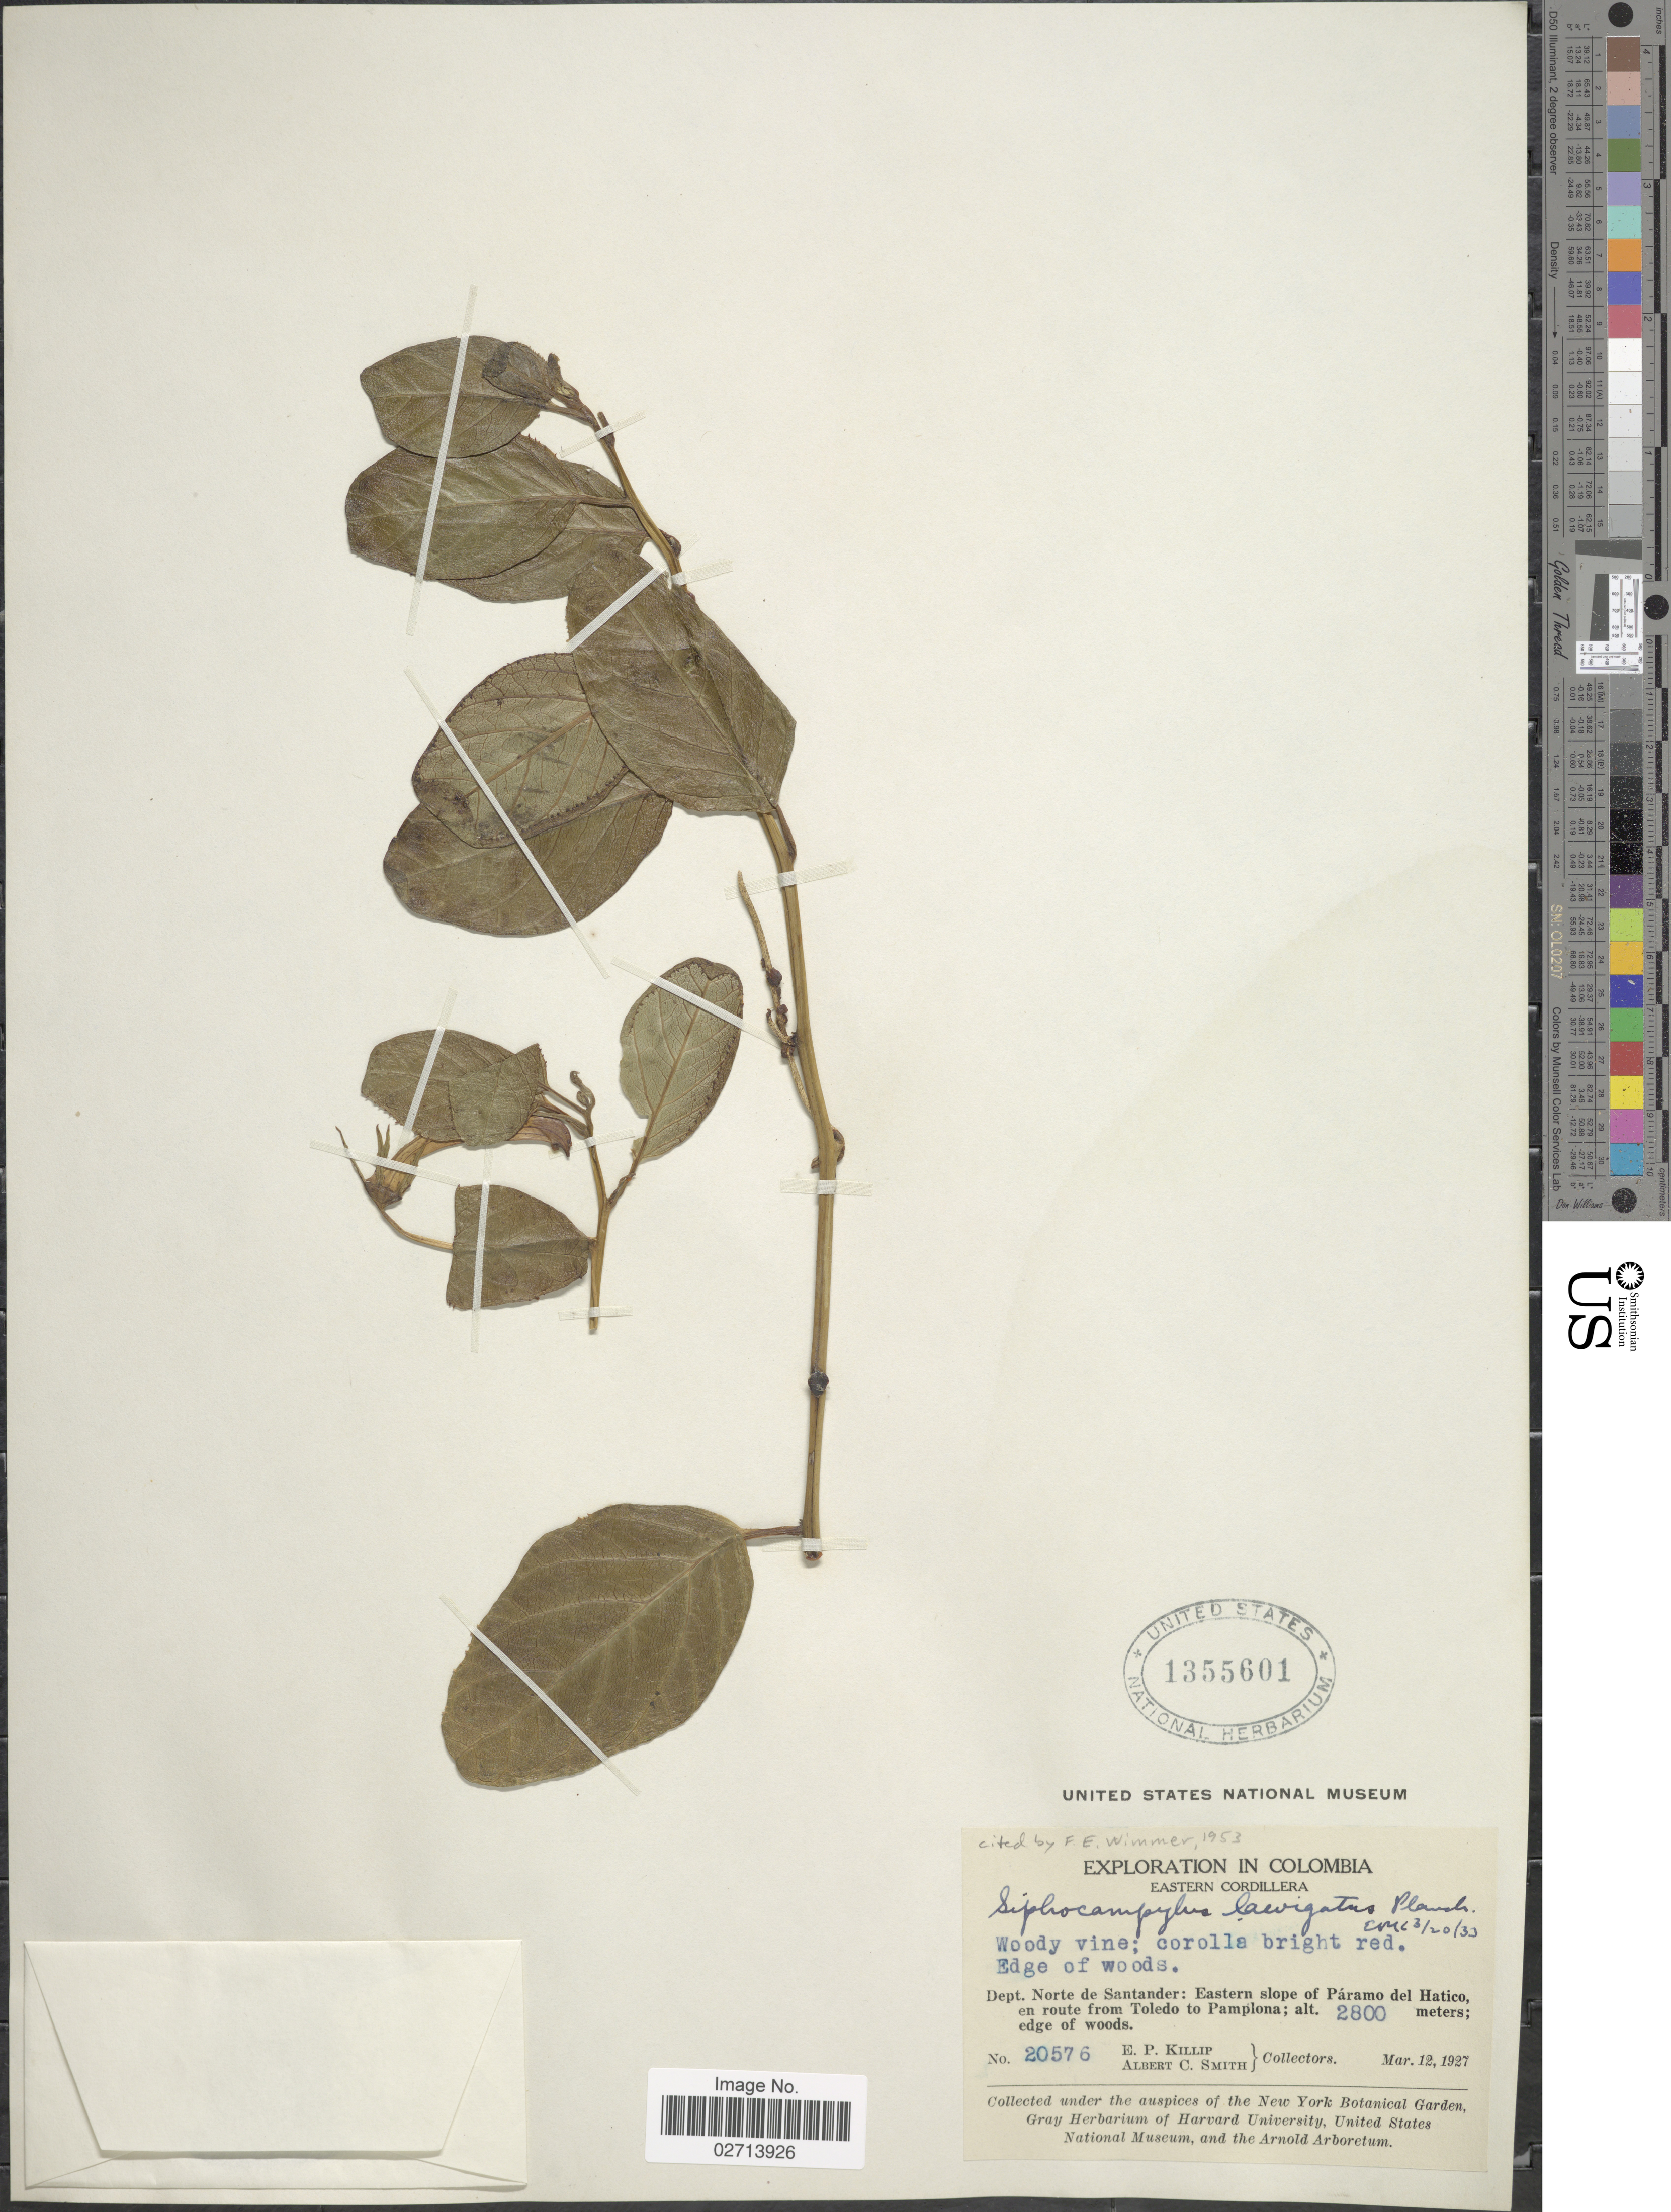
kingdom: Plantae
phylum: Tracheophyta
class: Magnoliopsida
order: Asterales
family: Campanulaceae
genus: Siphocampylus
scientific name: Siphocampylus laevigatus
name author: Planch.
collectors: E. P. Killip & A. C. Smith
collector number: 20576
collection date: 1927-03-12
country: Colombia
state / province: Norte de Santander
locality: Eastern Cordillera. Dept. Norte de Santander: Eastern slope of Páramo del Hatico, en route from Toledo to Pamplona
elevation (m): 2800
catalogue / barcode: US 1355601